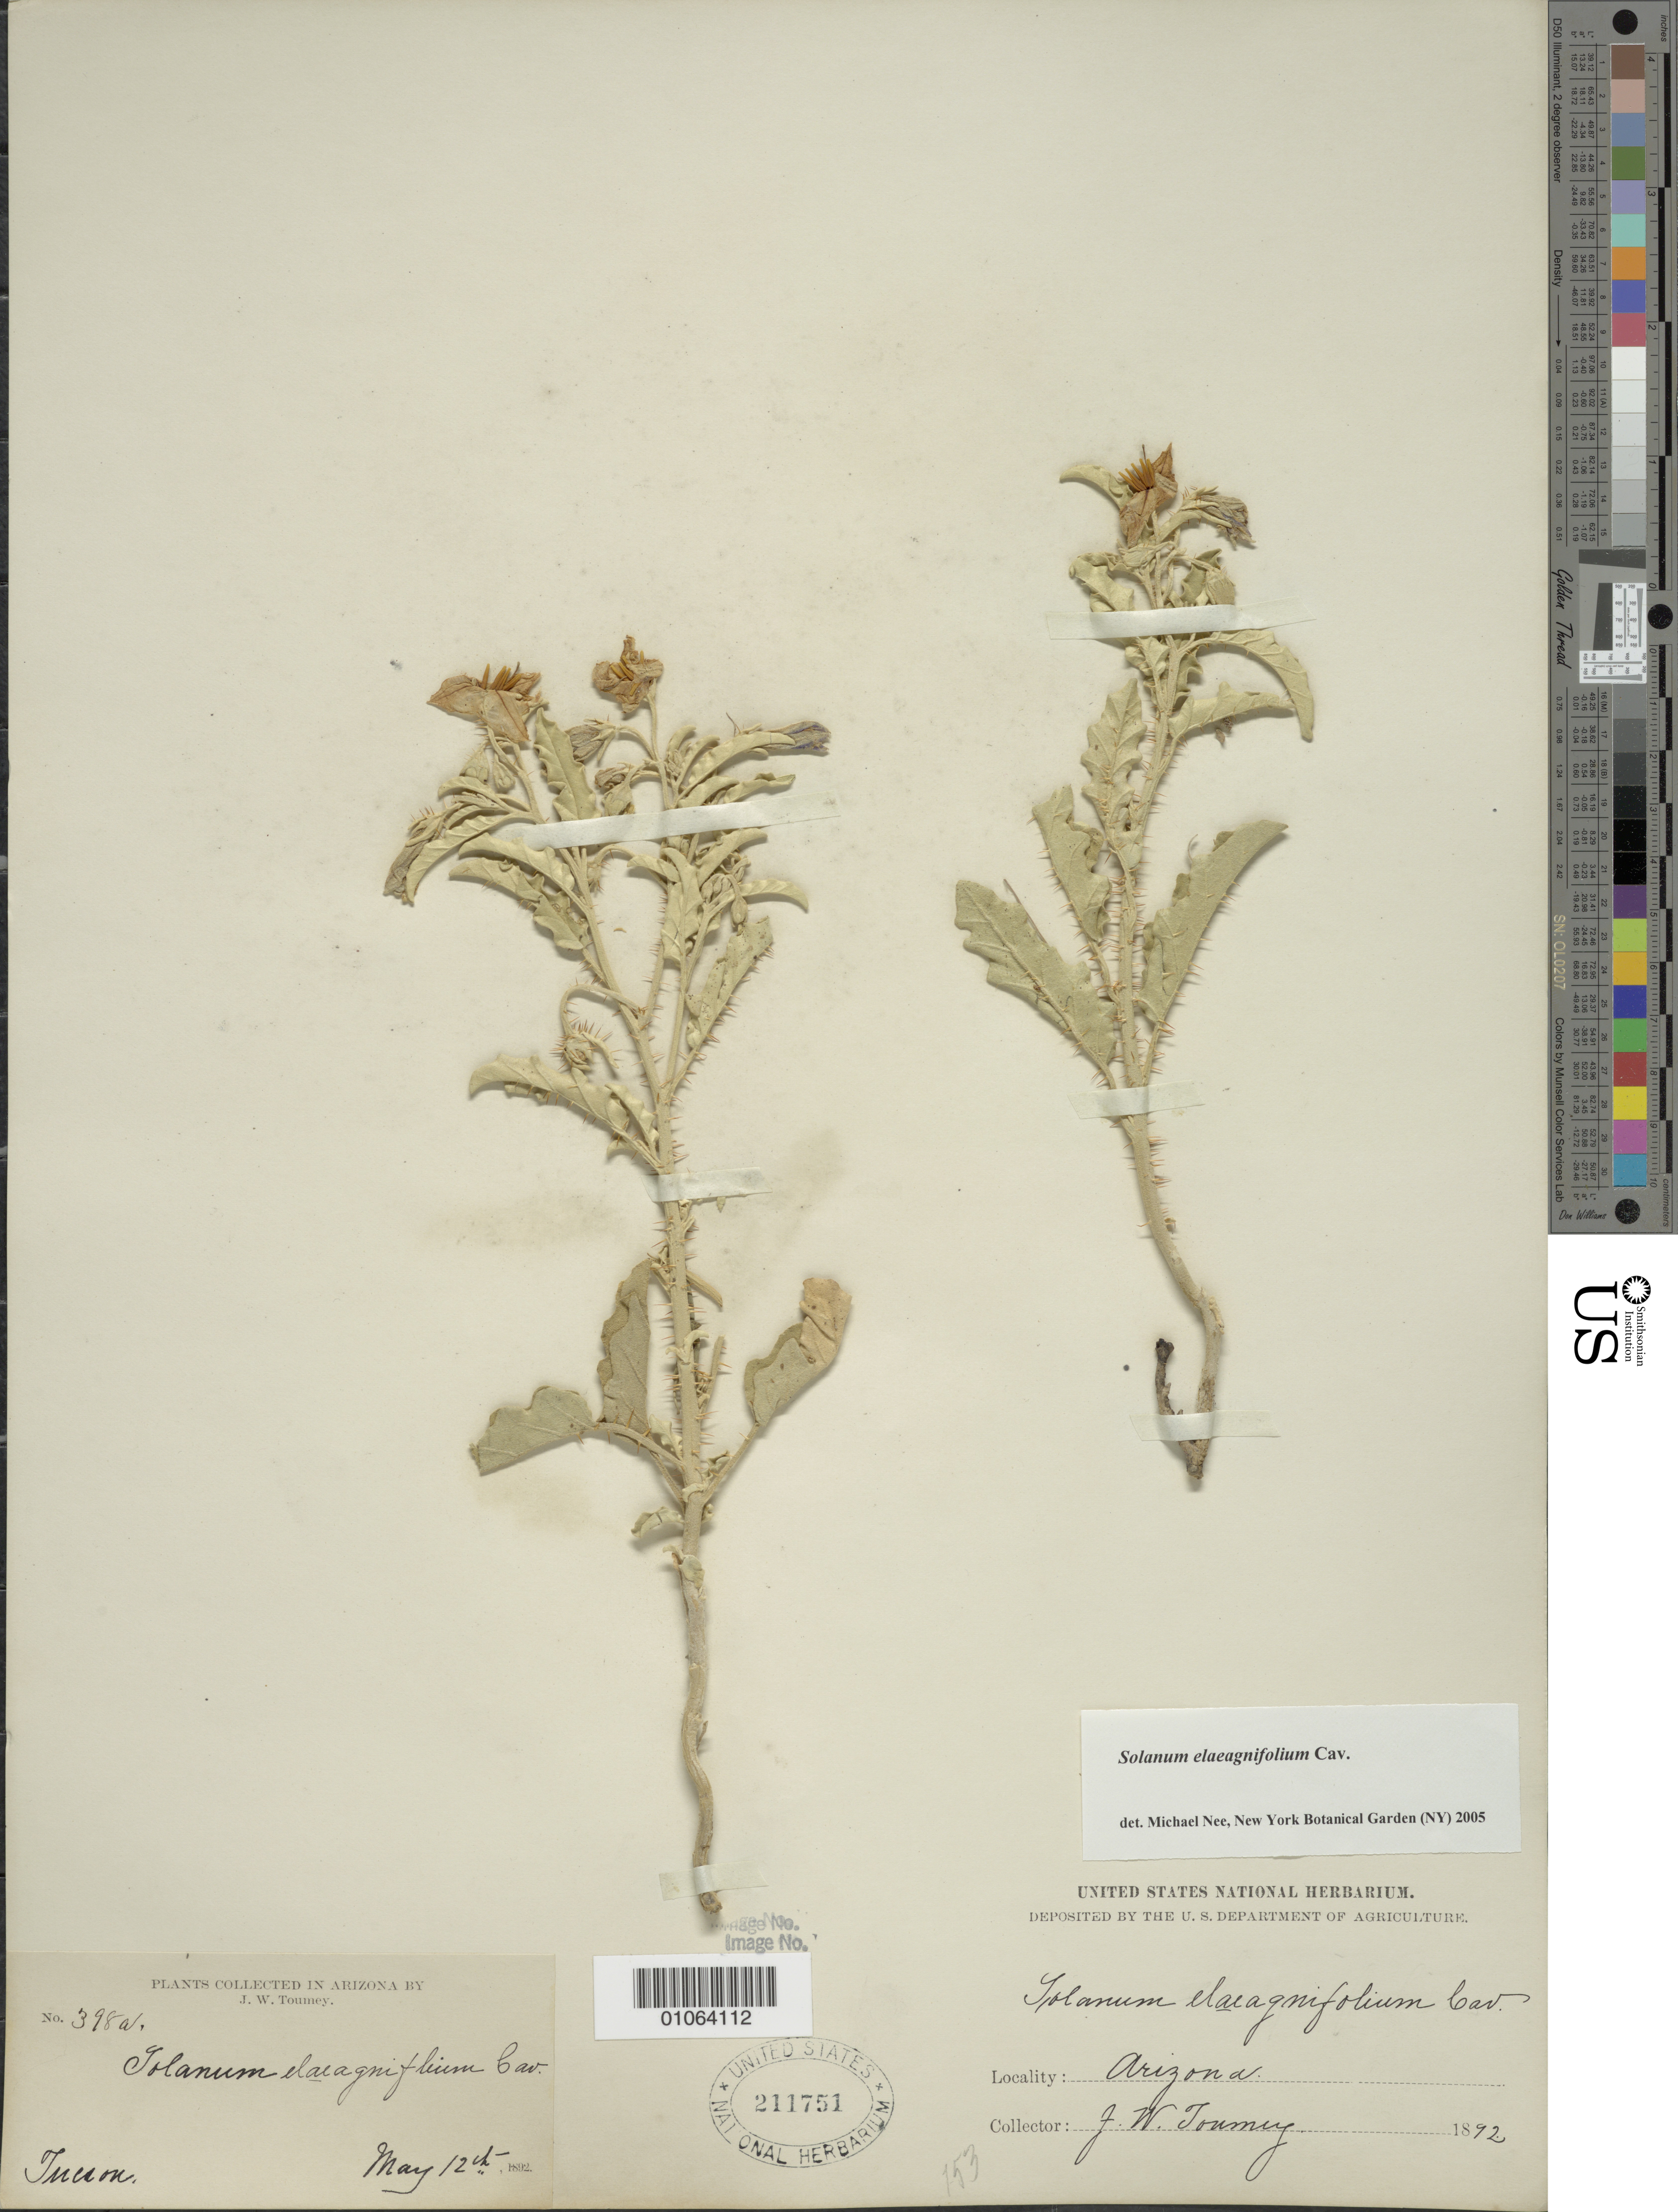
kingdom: Plantae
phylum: Tracheophyta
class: Magnoliopsida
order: Solanales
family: Solanaceae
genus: Solanum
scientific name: Solanum elaeagnifolium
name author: Cav.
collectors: J. W. Toumey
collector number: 398a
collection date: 1892-05-12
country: United States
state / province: Arizona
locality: Tucson.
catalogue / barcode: US 211751